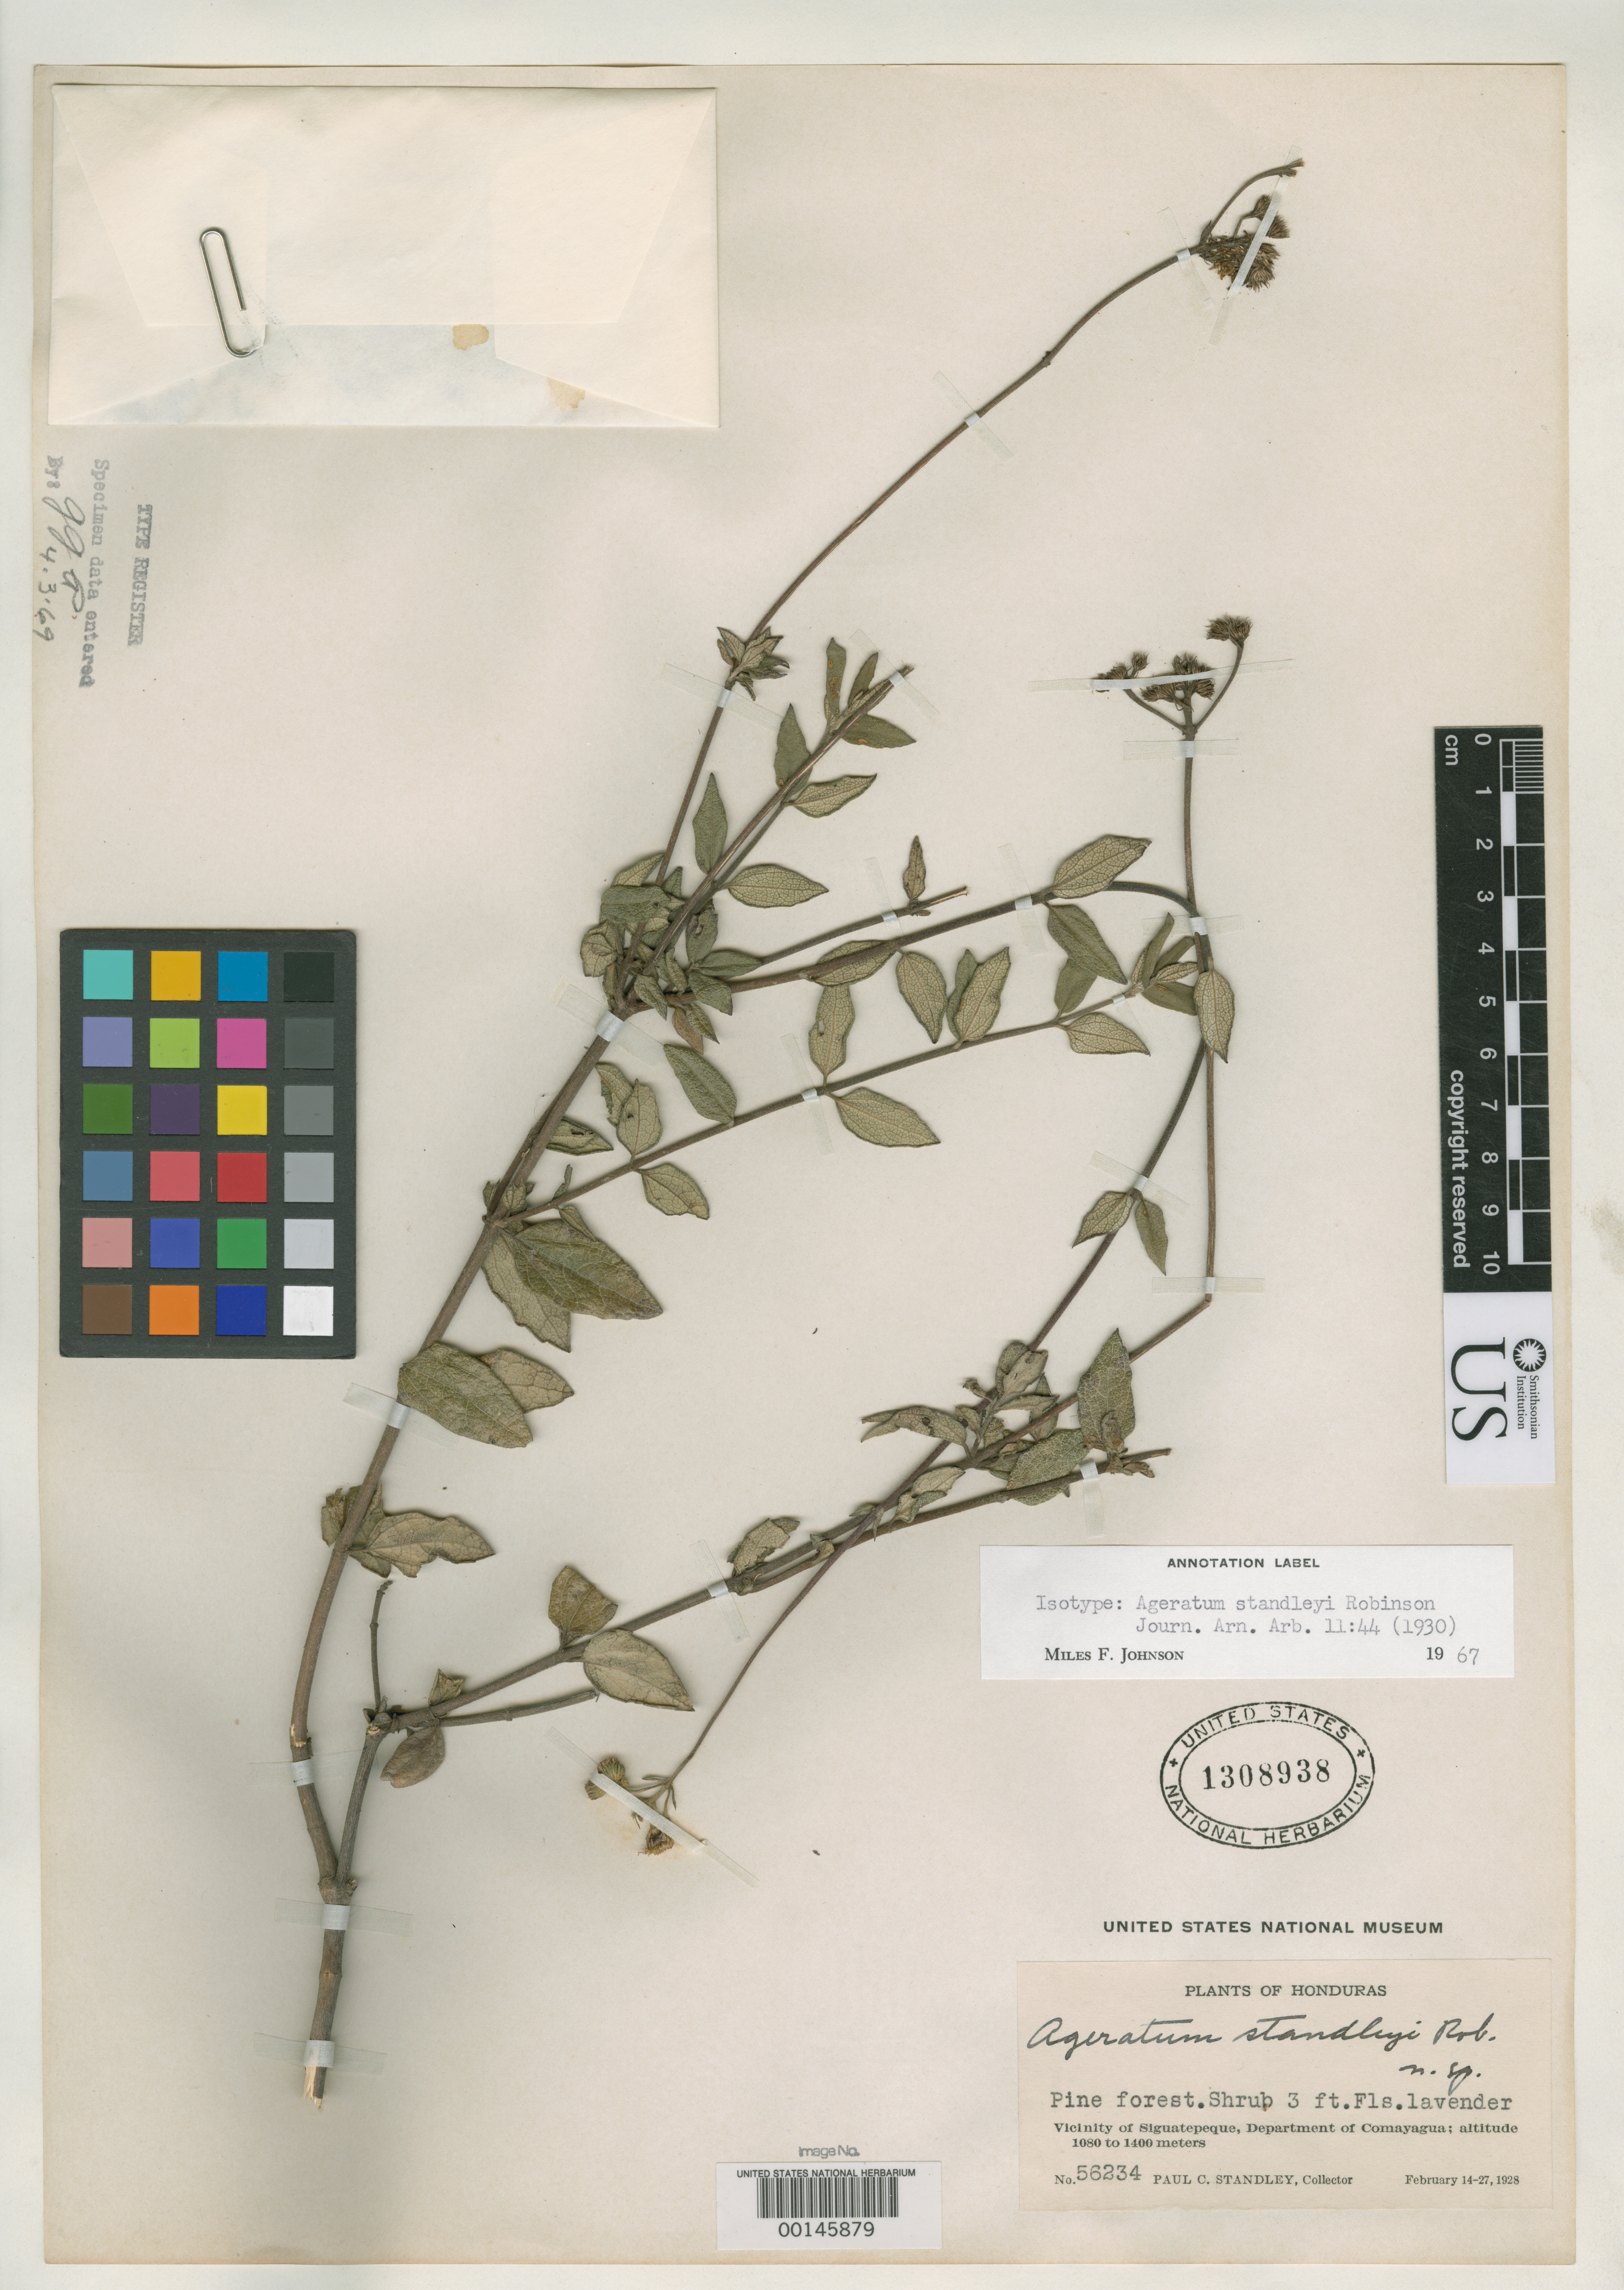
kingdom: Plantae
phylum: Tracheophyta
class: Magnoliopsida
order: Asterales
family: Asteraceae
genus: Ageratum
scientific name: Ageratum standleyi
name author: B.L. Rob.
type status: Isotype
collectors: P. C. Standley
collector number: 56234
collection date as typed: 14 Feb 1928 to 27 Feb 1928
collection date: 1928-02-14/1928-02-27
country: Honduras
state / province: Comayagua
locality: Vicinity of Siguatepeque.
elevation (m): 1080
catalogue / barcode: US 1308938